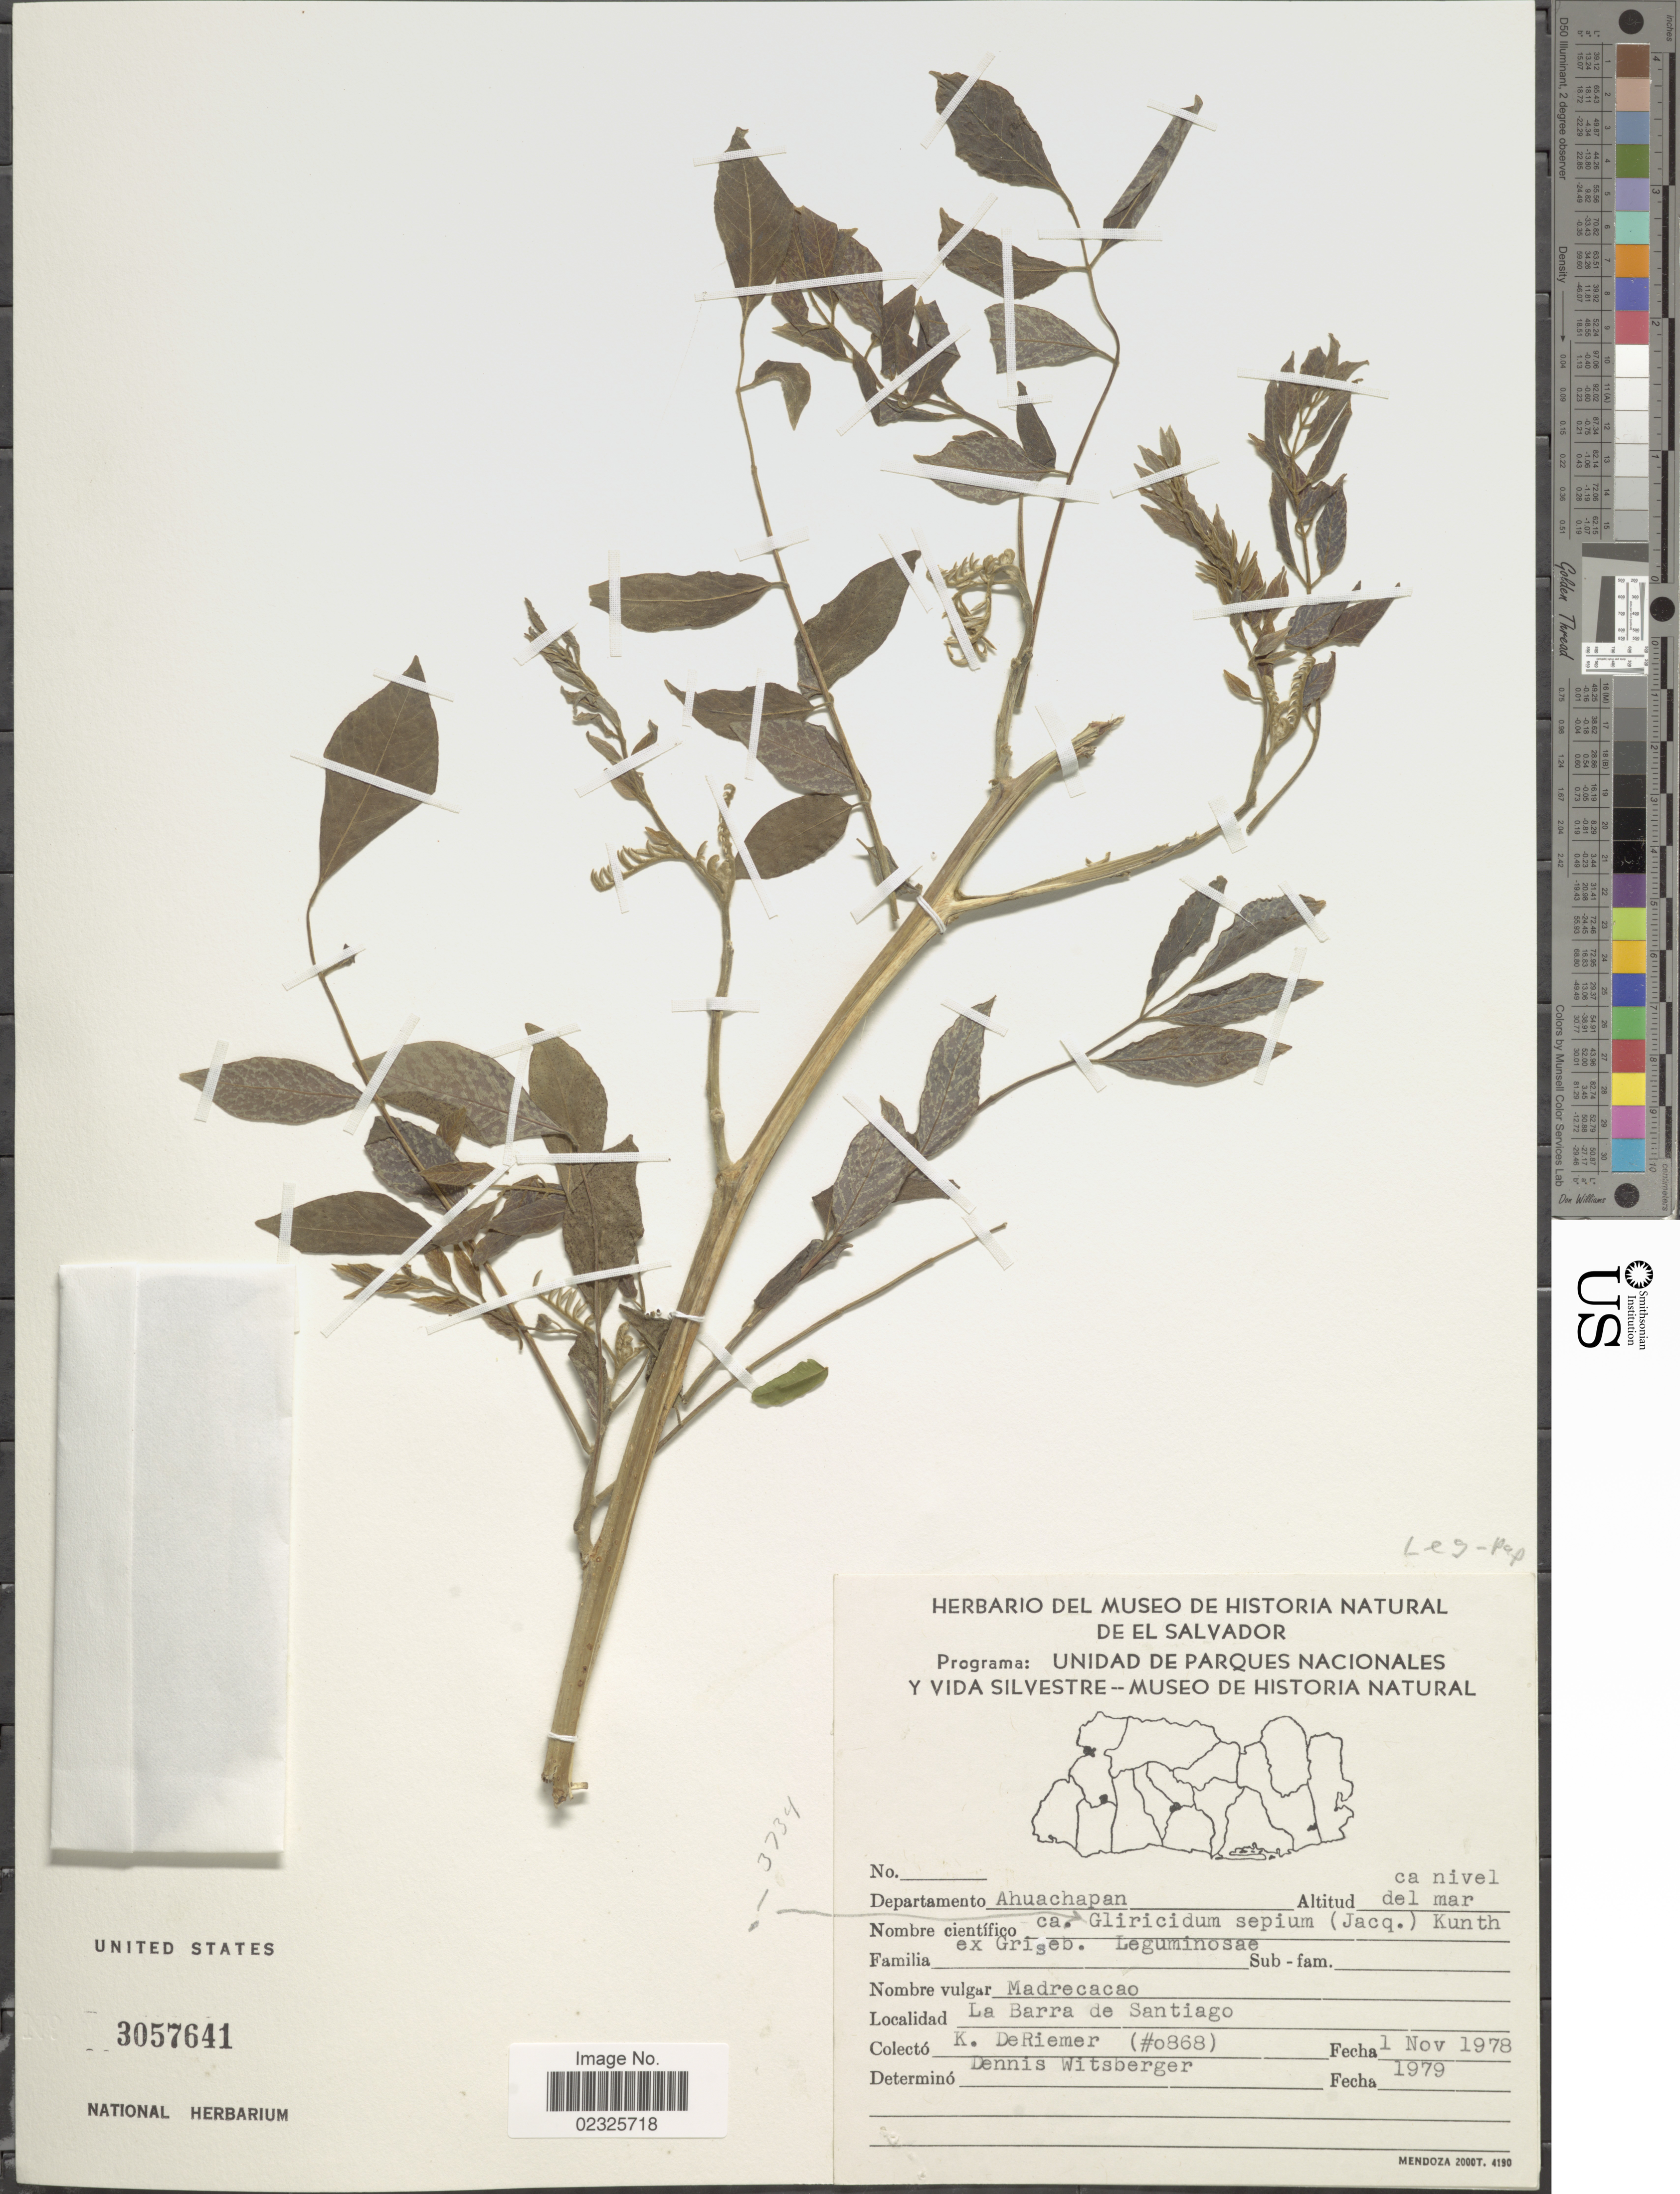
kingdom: Plantae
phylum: Tracheophyta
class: Magnoliopsida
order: Fabales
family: Fabaceae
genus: Gliricidia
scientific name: Gliricidia sepium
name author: (Jacq.) Kunth ex Walp.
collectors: K. DeRiemer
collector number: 0868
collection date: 1978-11-01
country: El Salvador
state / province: Ahuachapan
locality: Departamento Ahuachapan, La Barra de Santiago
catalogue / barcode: US 3057641